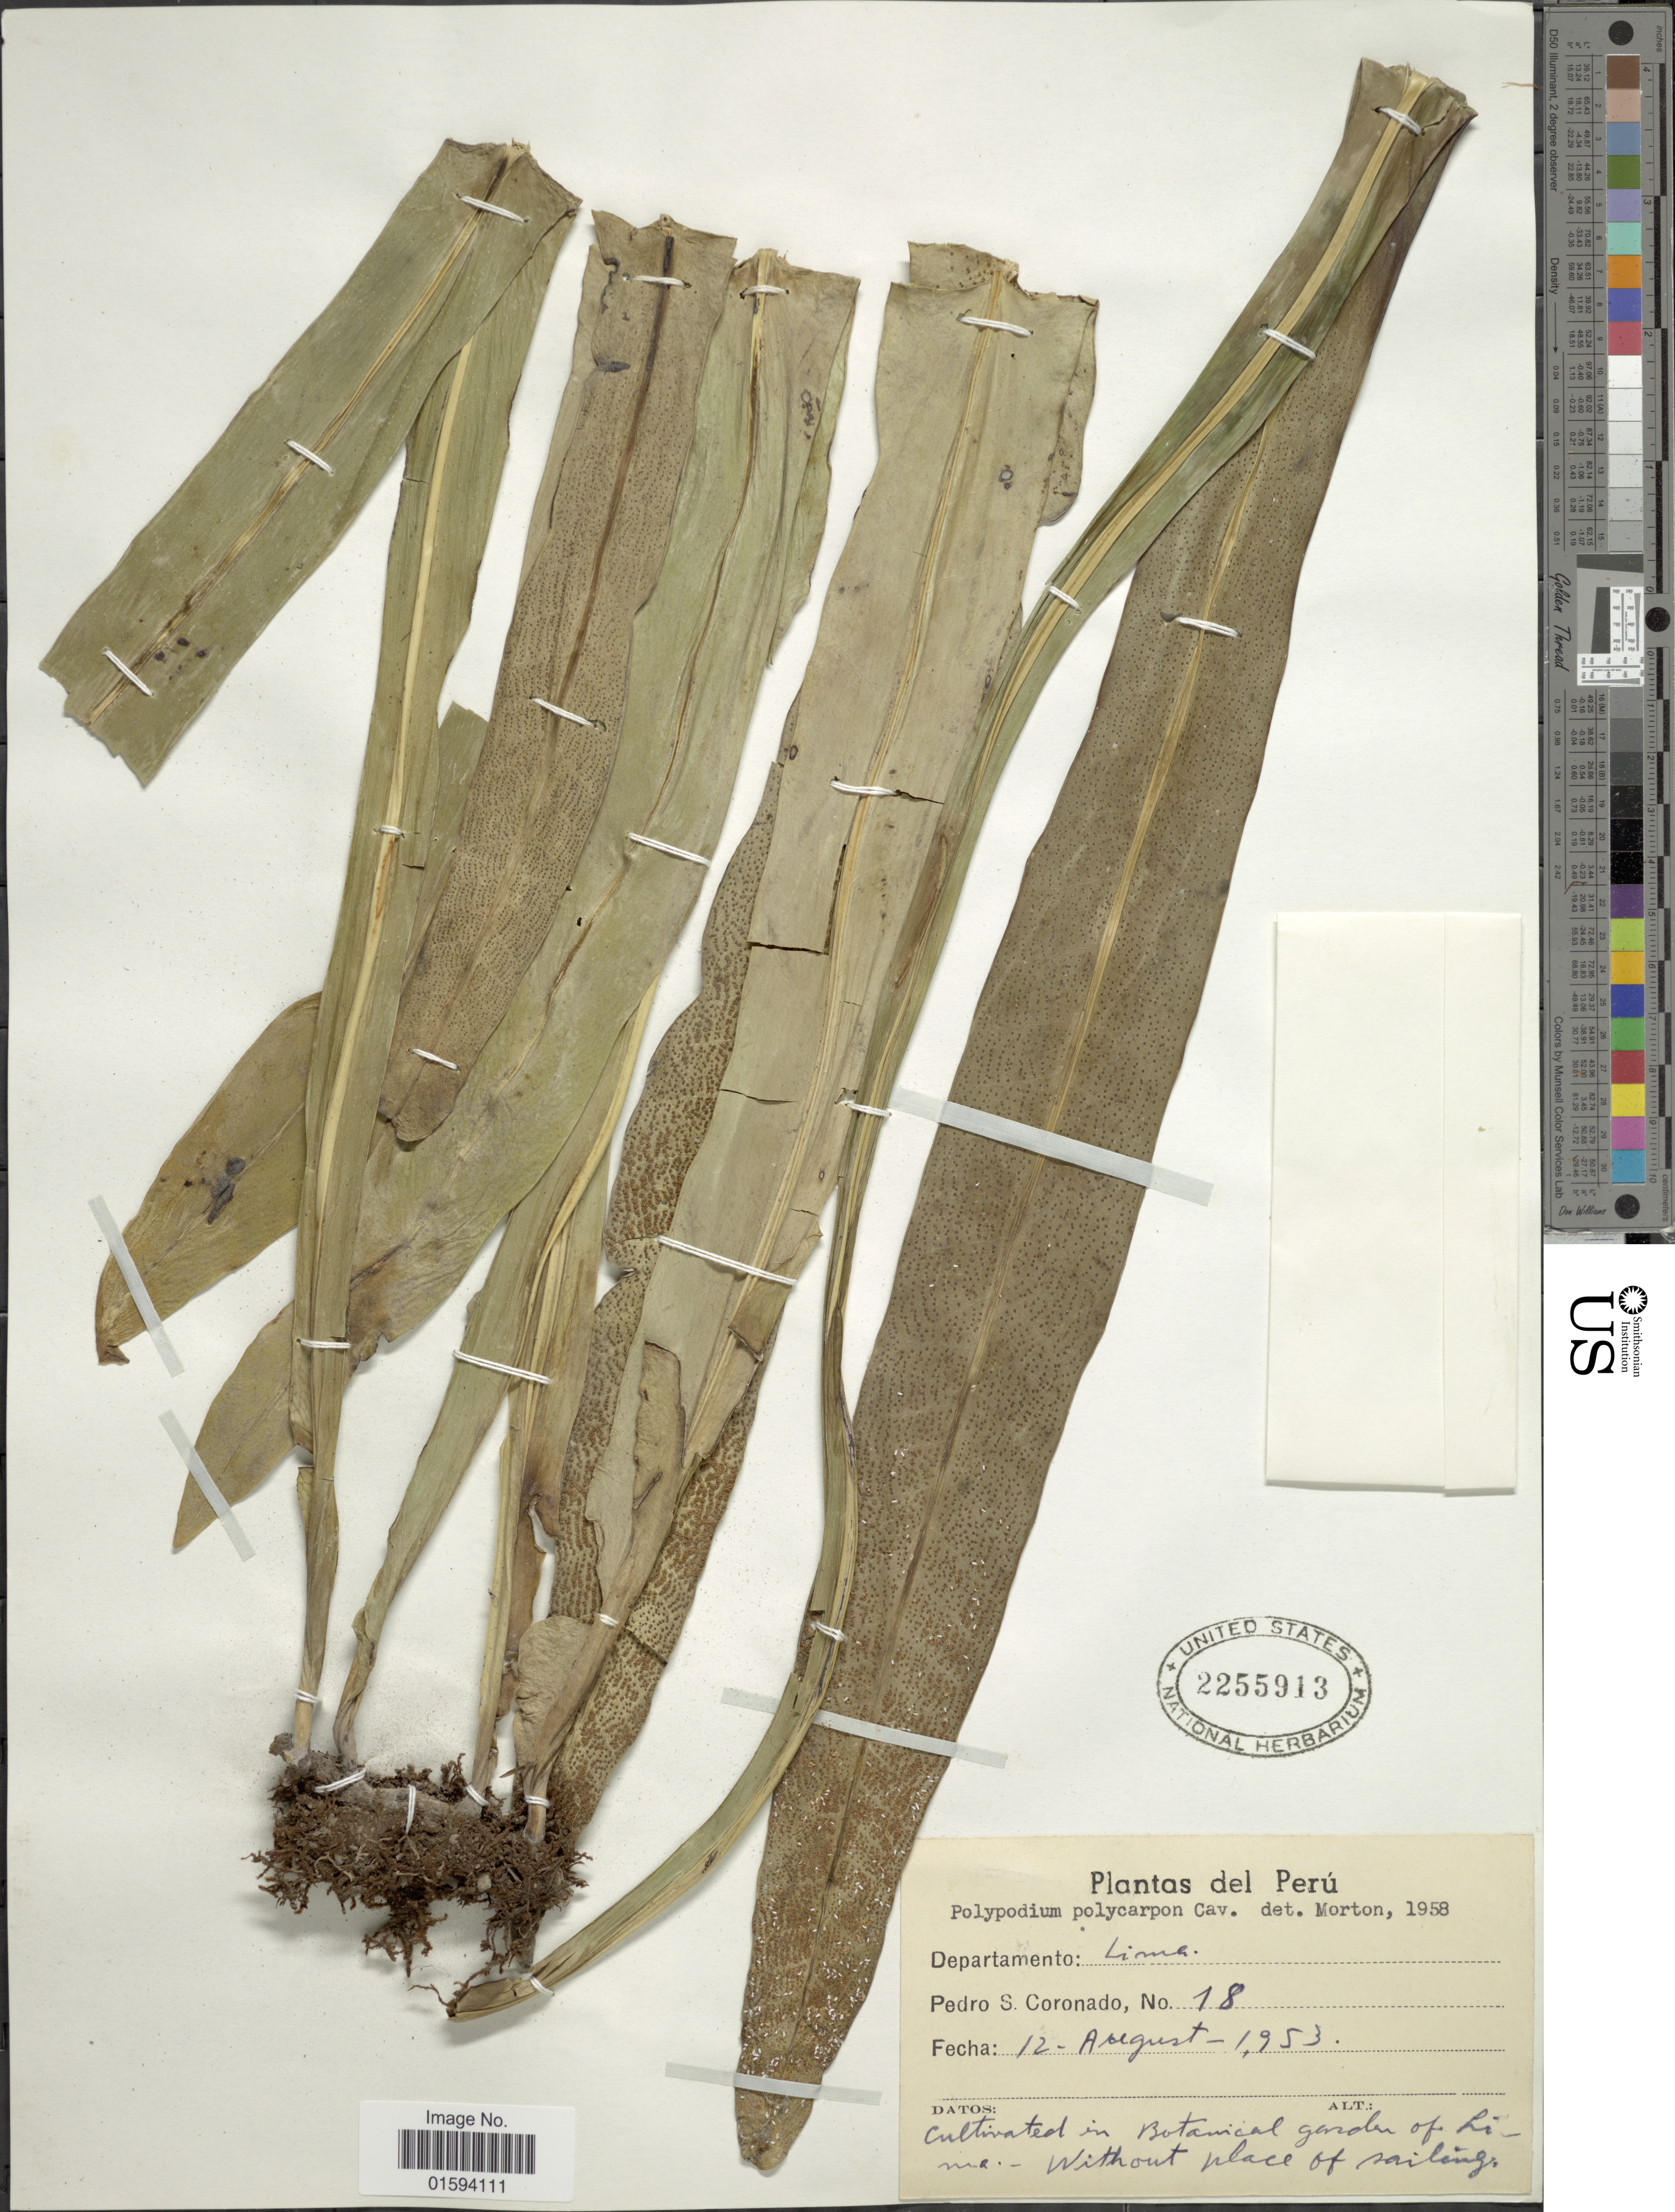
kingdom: Plantae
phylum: Tracheophyta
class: Polypodiopsida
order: Polypodiales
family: Polypodiaceae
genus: Polypodium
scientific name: Polypodium polycarpon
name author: Cav. ex Sw.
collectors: P. Coronado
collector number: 18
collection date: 1953-08-12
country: Peru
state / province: Lima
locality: In Botanical Garden of Lima, without place of sailing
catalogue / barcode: US 2255913